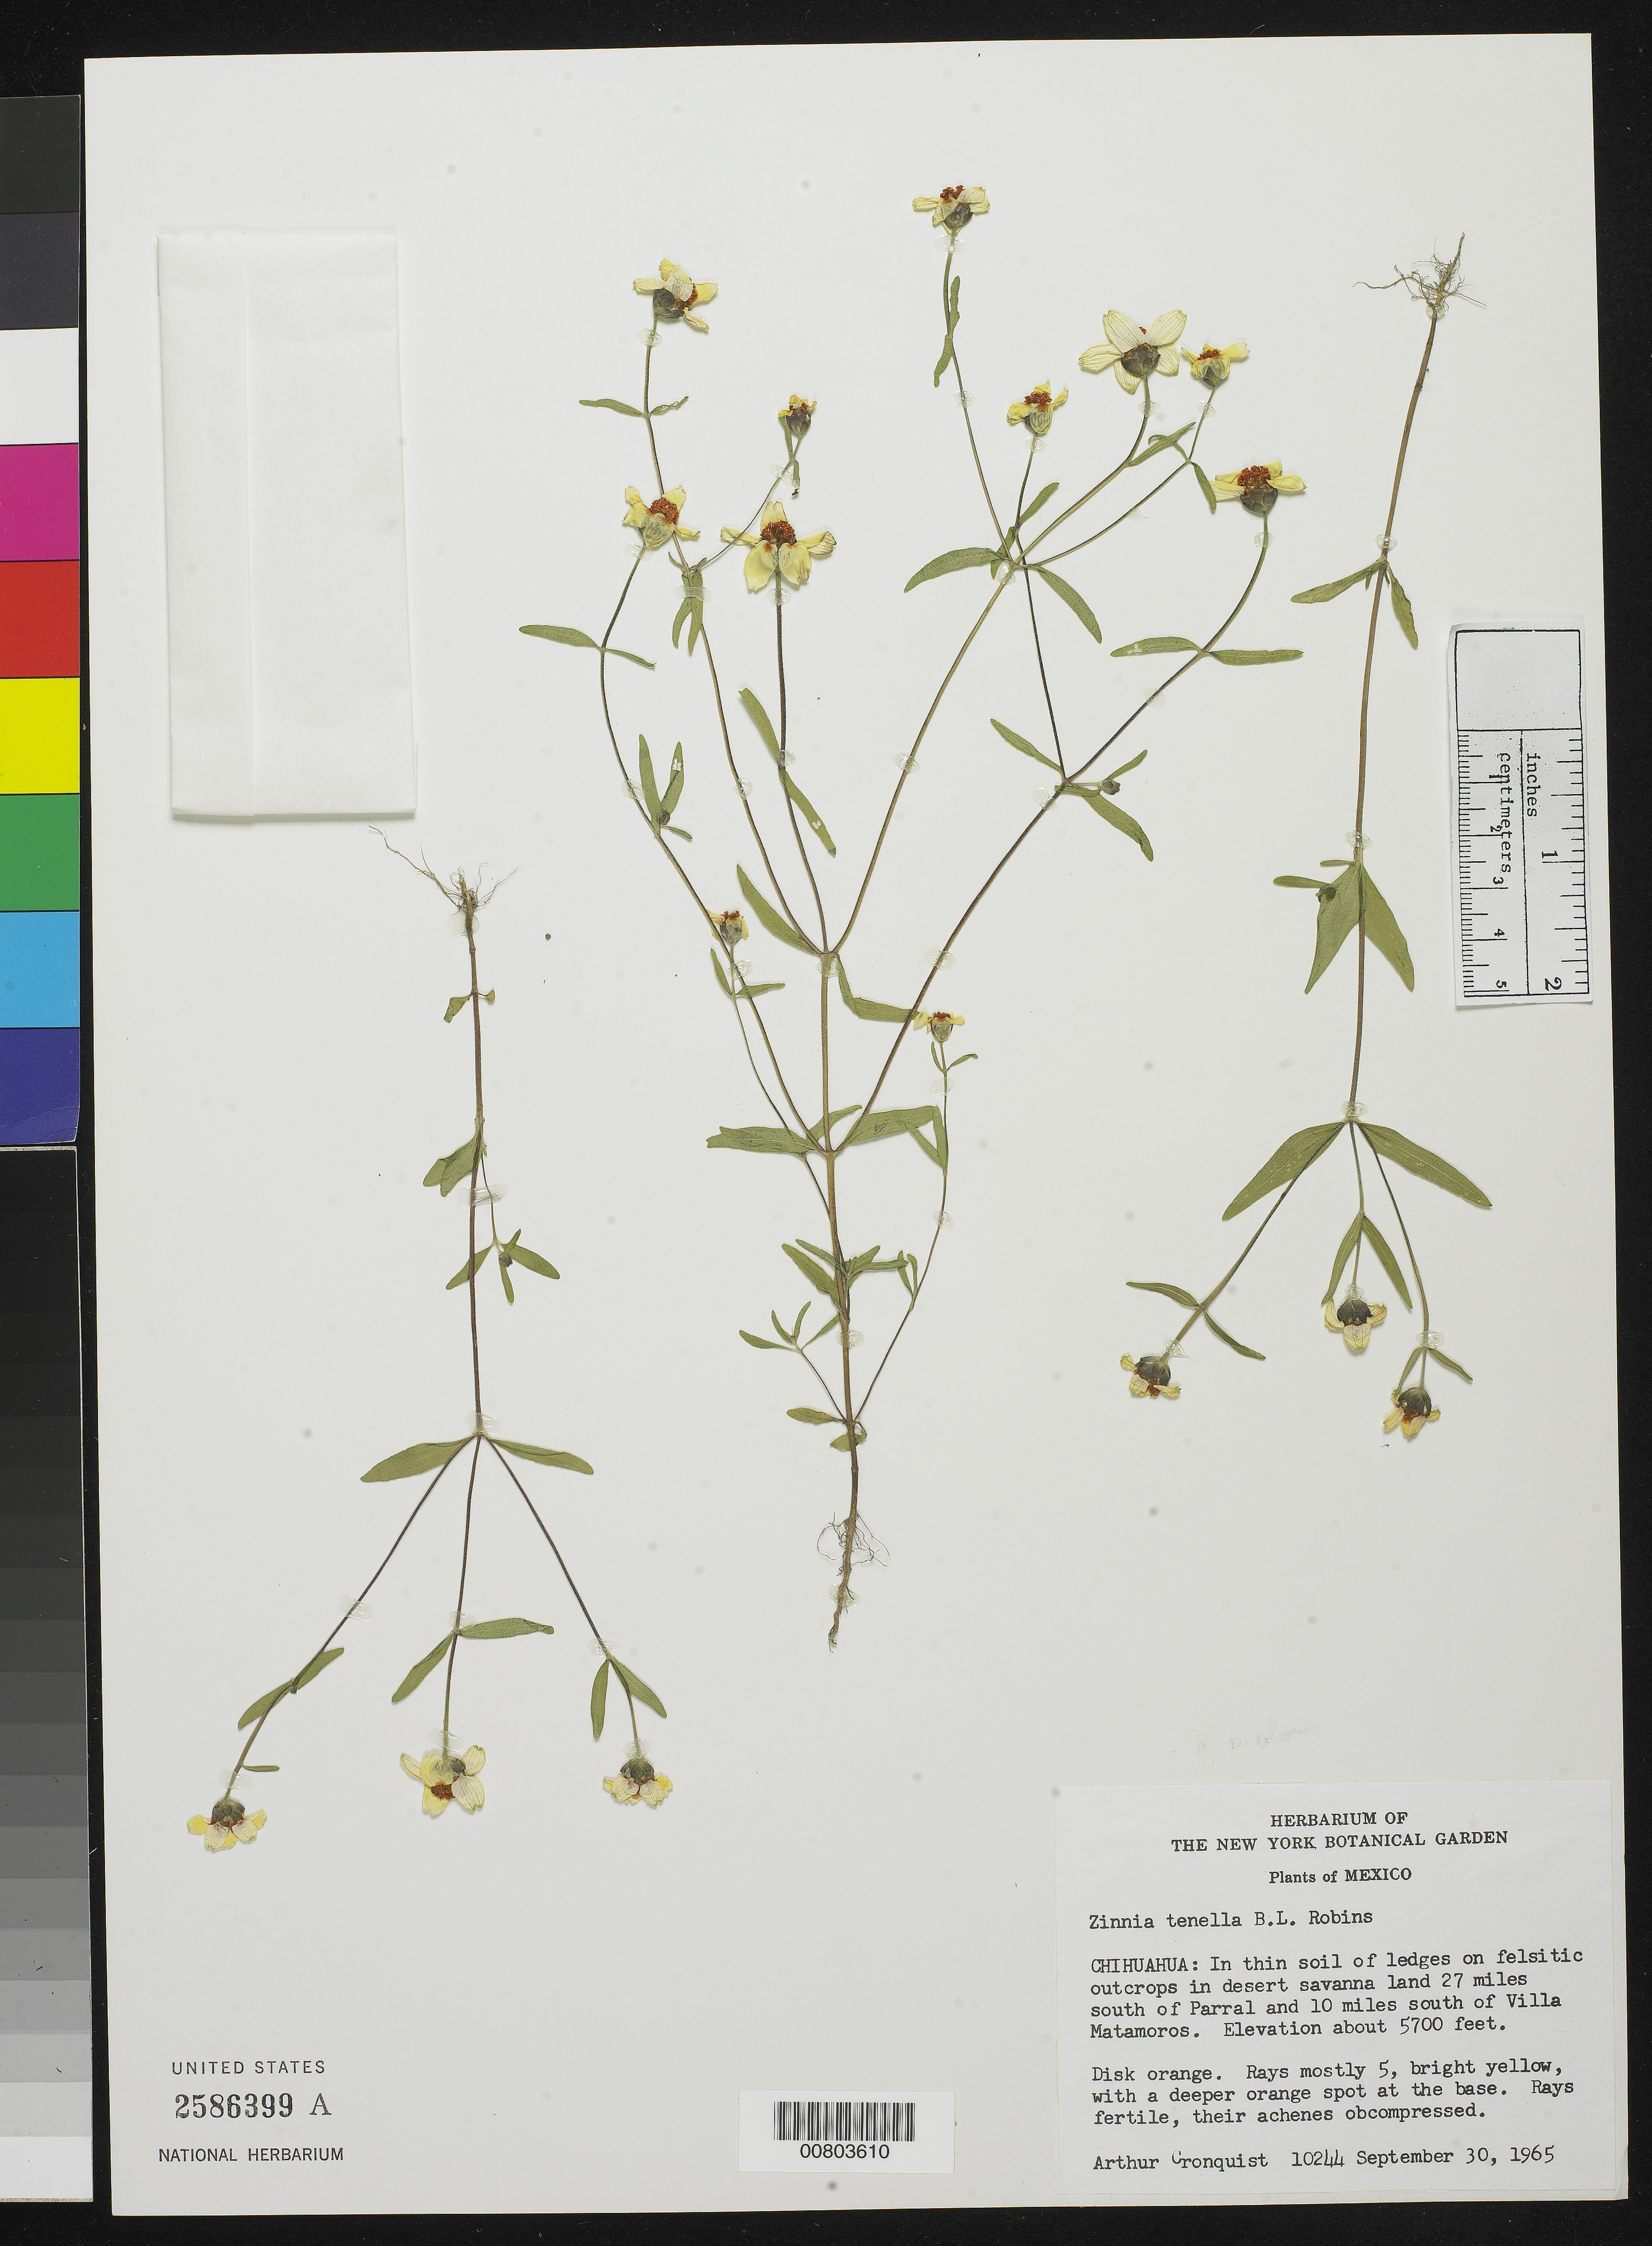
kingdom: Plantae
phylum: Tracheophyta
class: Magnoliopsida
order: Asterales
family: Asteraceae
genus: Zinnia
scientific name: Zinnia tenella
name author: B.L. Rob.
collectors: A. J. Cronquist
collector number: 10244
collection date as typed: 30 Sep 1965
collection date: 1965-09-30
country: Mexico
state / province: Chihuahua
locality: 27 miles south of Parral and 10 miles south of Villa Matamoros, Chihuahua.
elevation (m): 1737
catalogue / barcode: US 2586399A